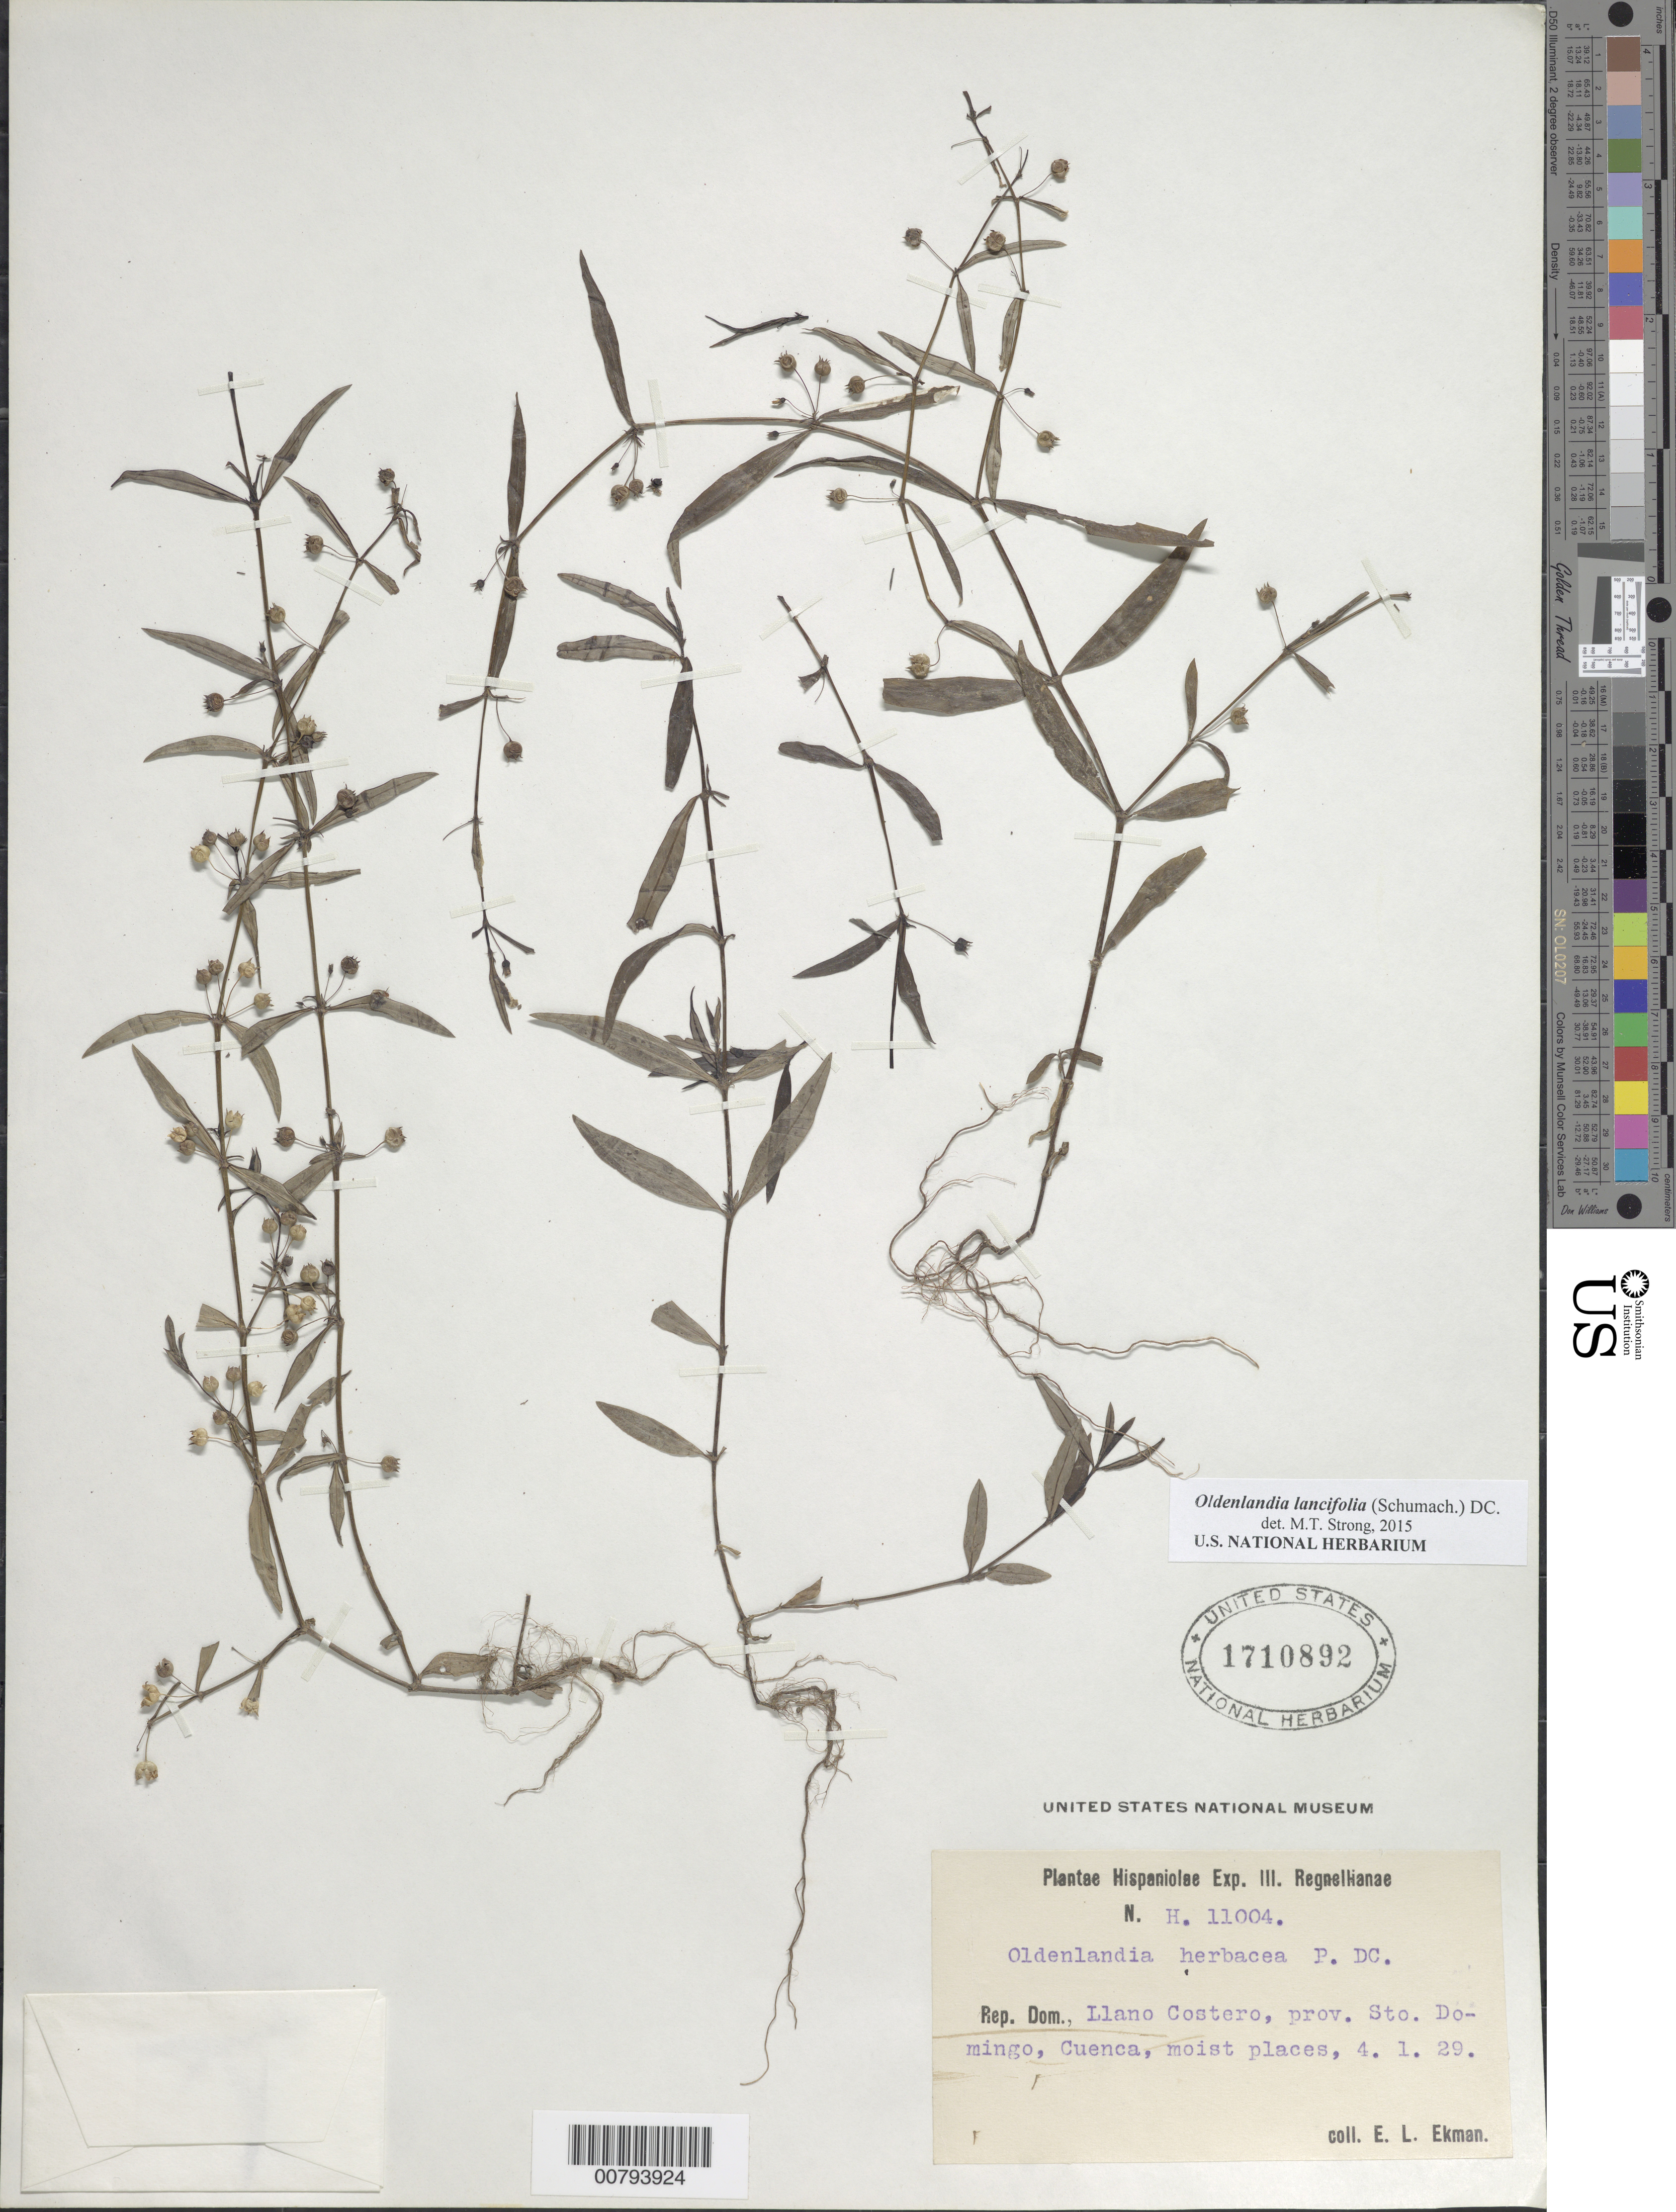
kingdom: Plantae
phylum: Tracheophyta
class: Magnoliopsida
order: Gentianales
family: Rubiaceae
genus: Oldenlandia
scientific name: Oldenlandia uniflora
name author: L.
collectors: E. L. Ekman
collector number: H 11004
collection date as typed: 04 Jan 1929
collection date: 1929-01-04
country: Dominican Republic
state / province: Distrito Nacional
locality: Llano Costero, prov. Sto. Domingo, Cuenca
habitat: Moist places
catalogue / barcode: US 1710892